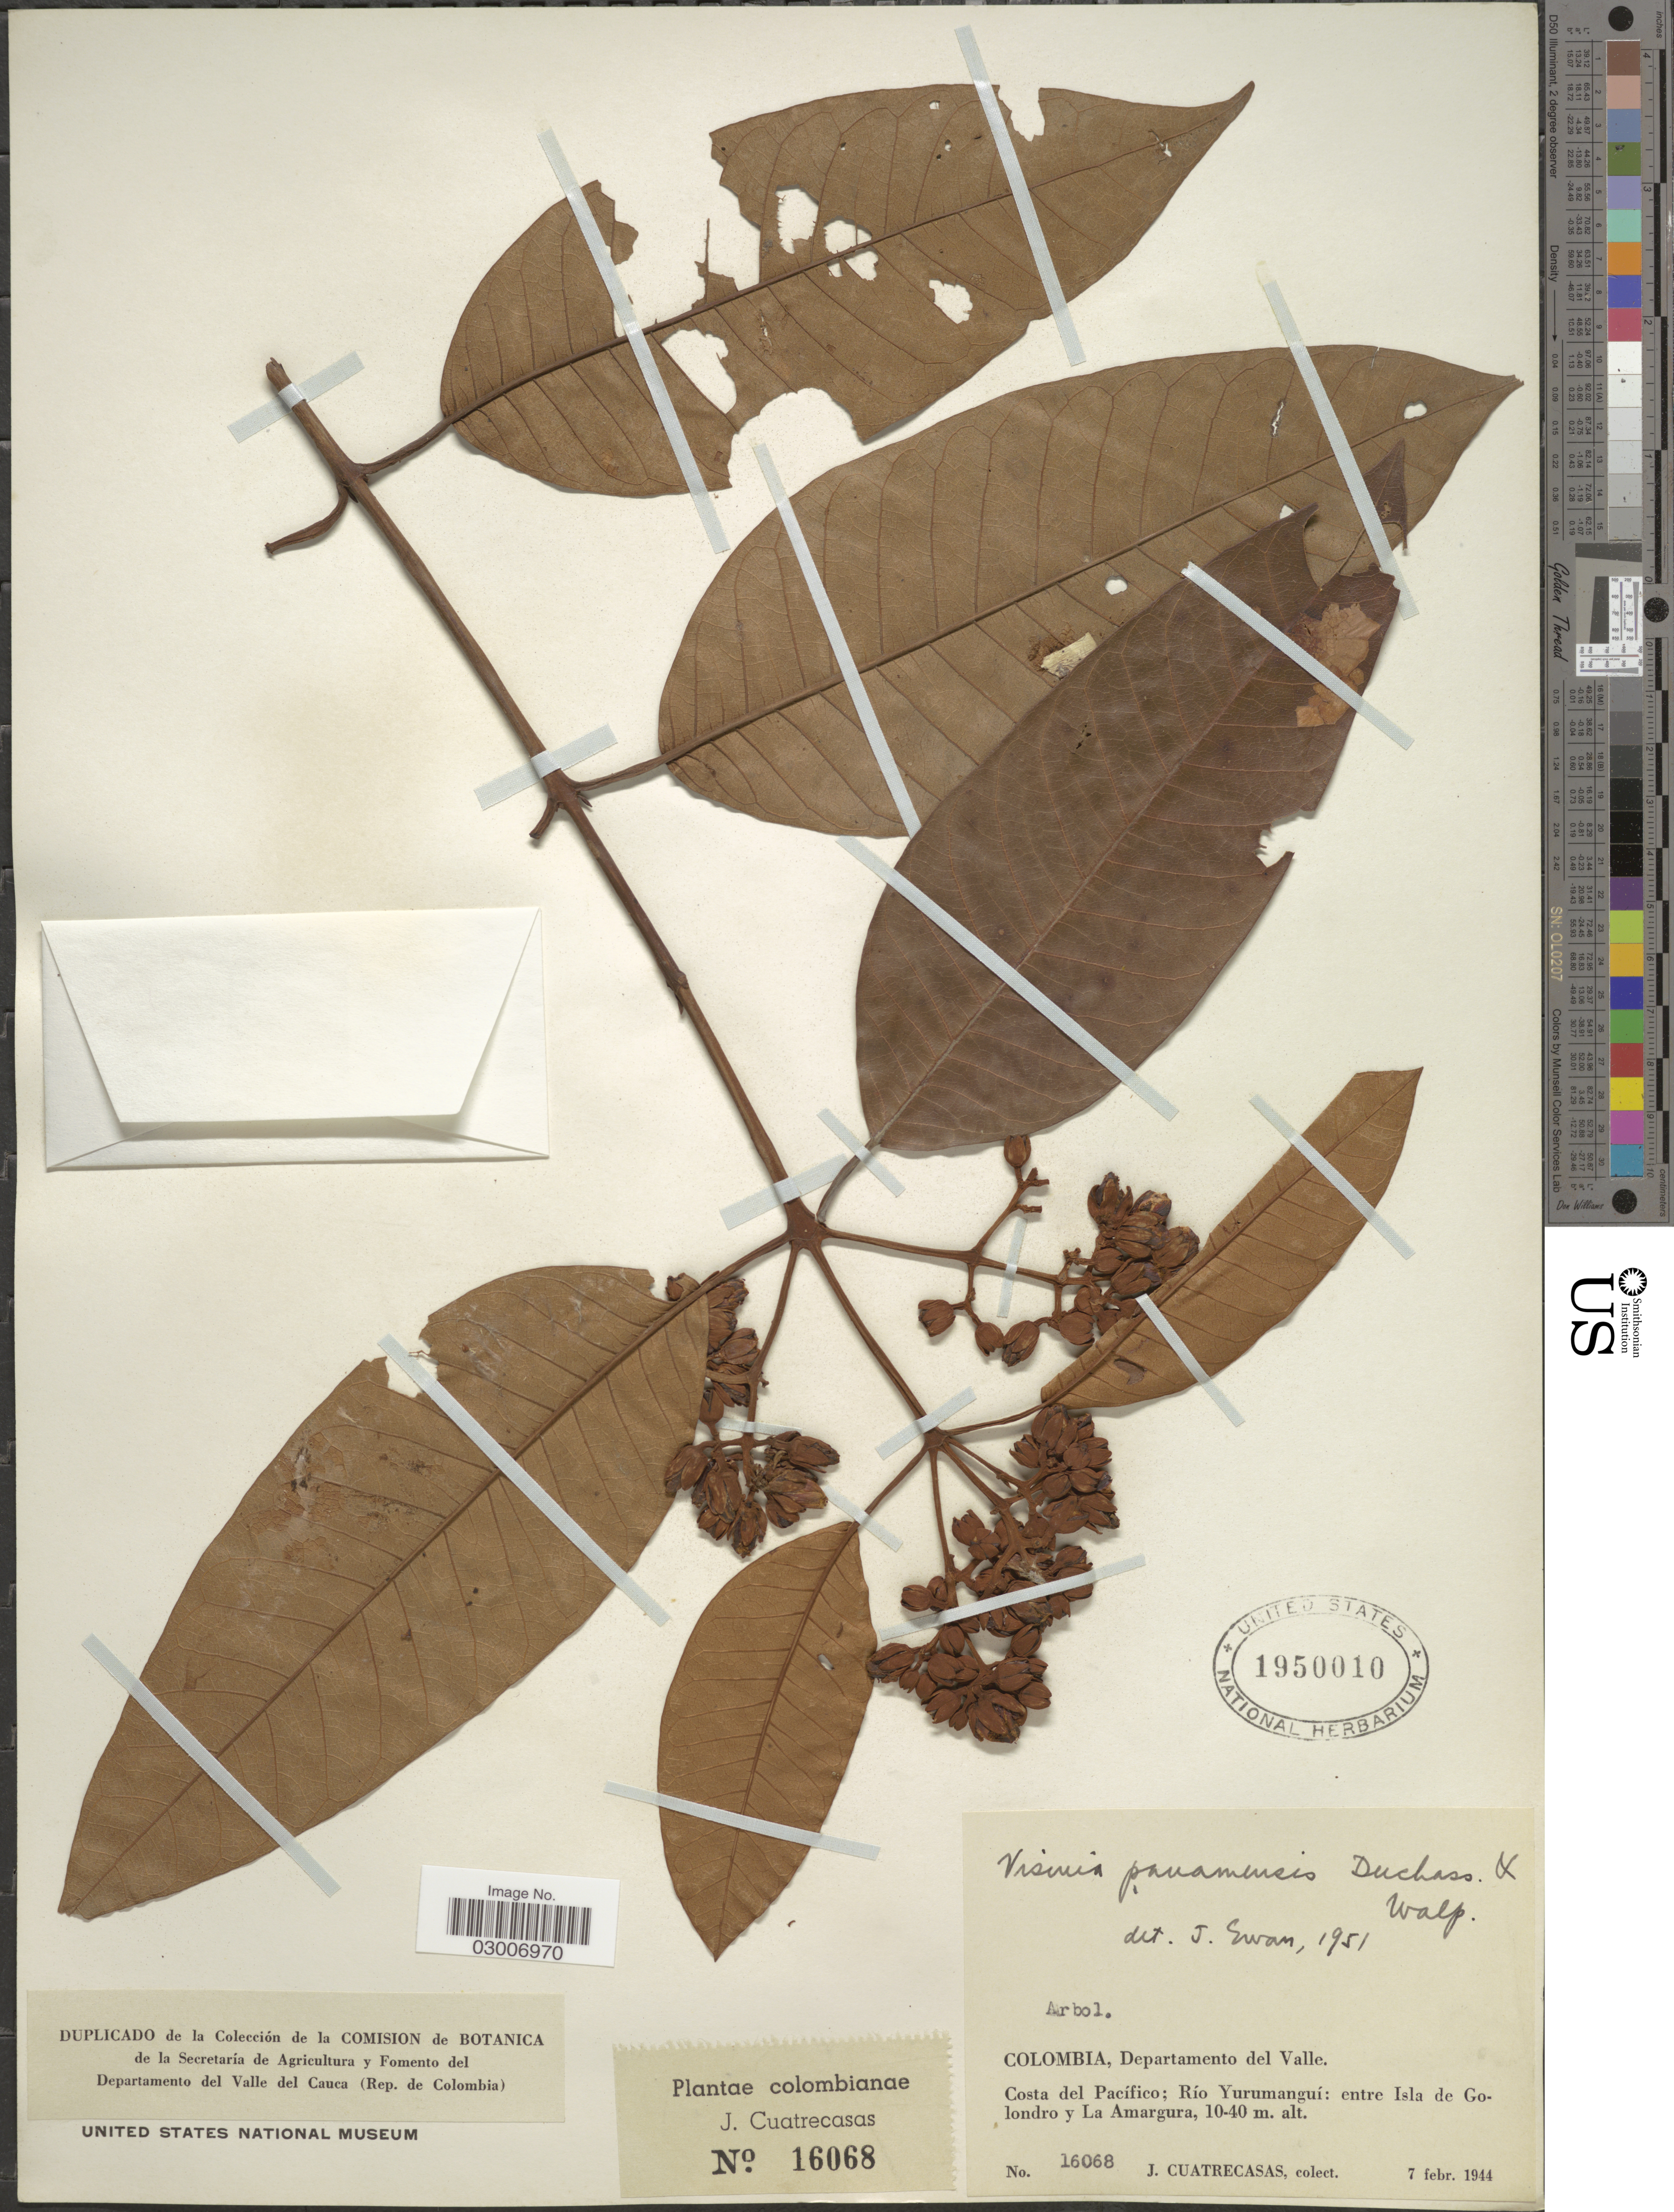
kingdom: Plantae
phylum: Tracheophyta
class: Magnoliopsida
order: Malpighiales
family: Hypericaceae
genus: Vismia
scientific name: Vismia panamensis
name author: Duchass. & Walp.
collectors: J. Cuatrecasas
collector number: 16068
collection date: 1944-02-07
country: Colombia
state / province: Valle del Cauca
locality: Costa del Pacífico; Río Yurumanguí: entre Isla de Golondro y La Amargura.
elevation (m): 10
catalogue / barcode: US 1950010